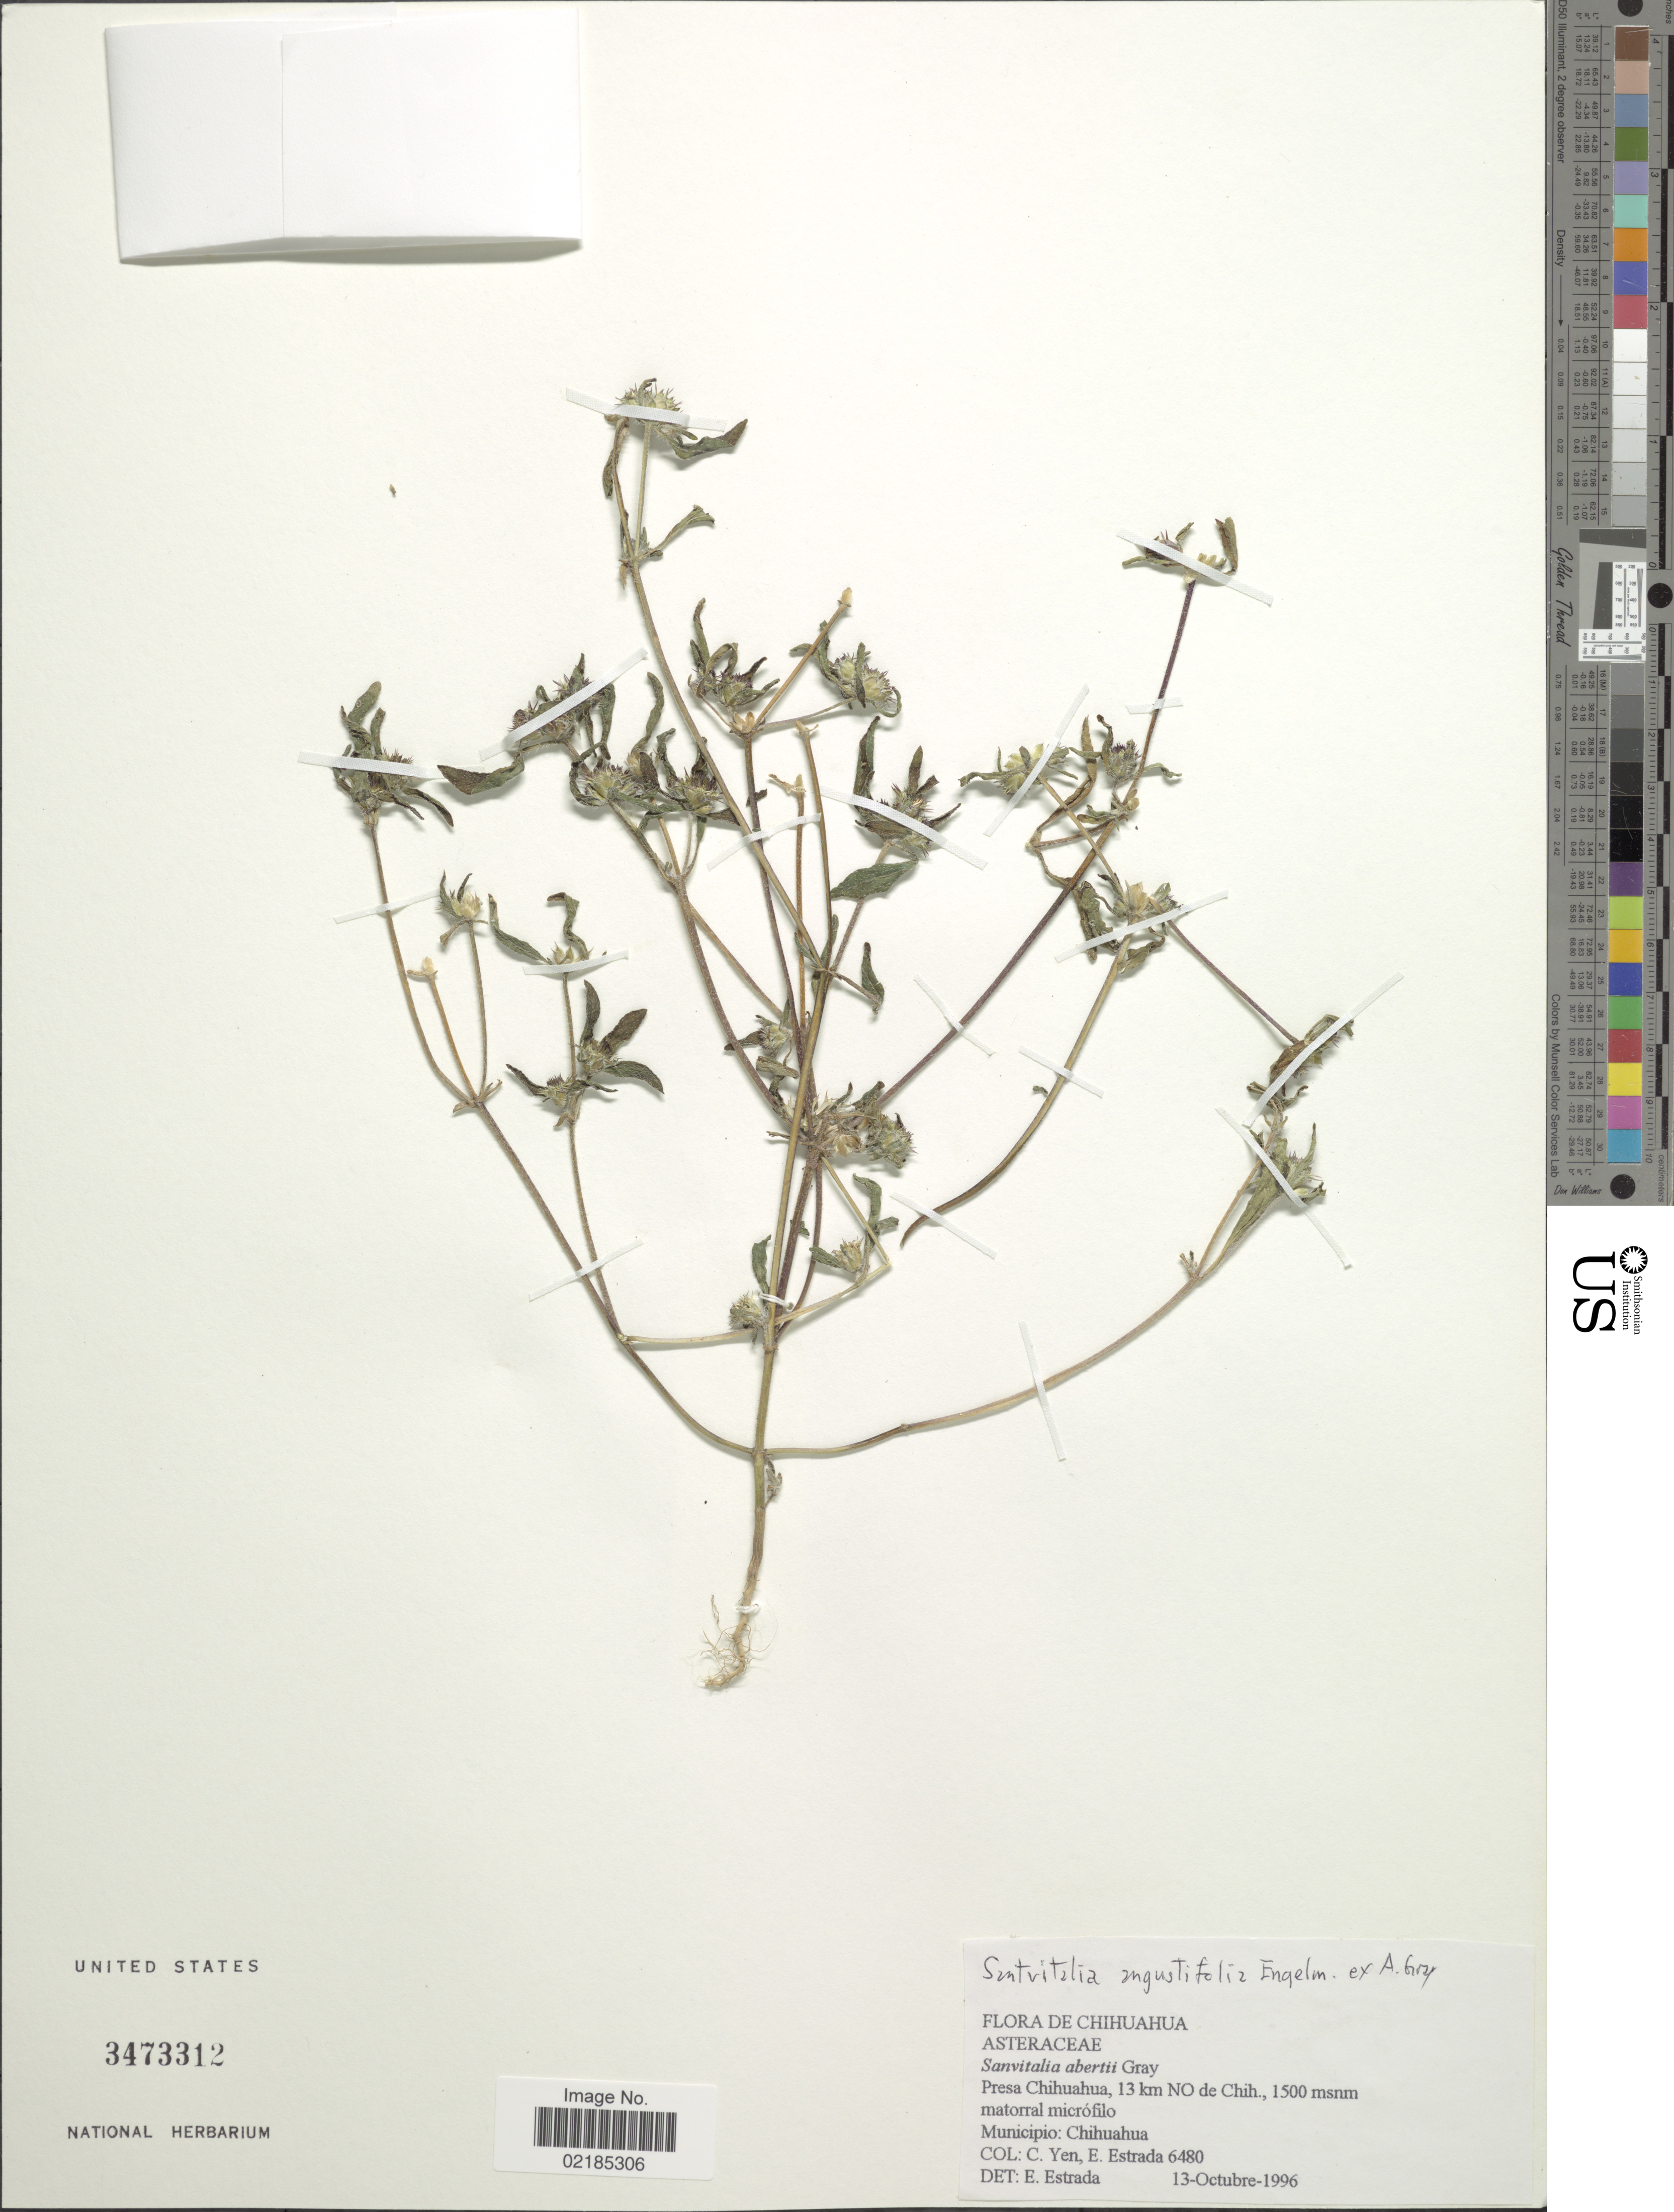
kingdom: Plantae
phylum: Tracheophyta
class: Magnoliopsida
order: Asterales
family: Asteraceae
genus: Sanvitalia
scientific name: Sanvitalia angustifolia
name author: Engelm. ex A. Gray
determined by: Skibicki, Samuel V.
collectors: C. Yen & E. Estrada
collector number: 6480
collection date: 1996-10-13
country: Mexico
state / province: Chihuahua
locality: Presa Chihuahua, 13 km NO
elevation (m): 1500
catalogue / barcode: US 3473312